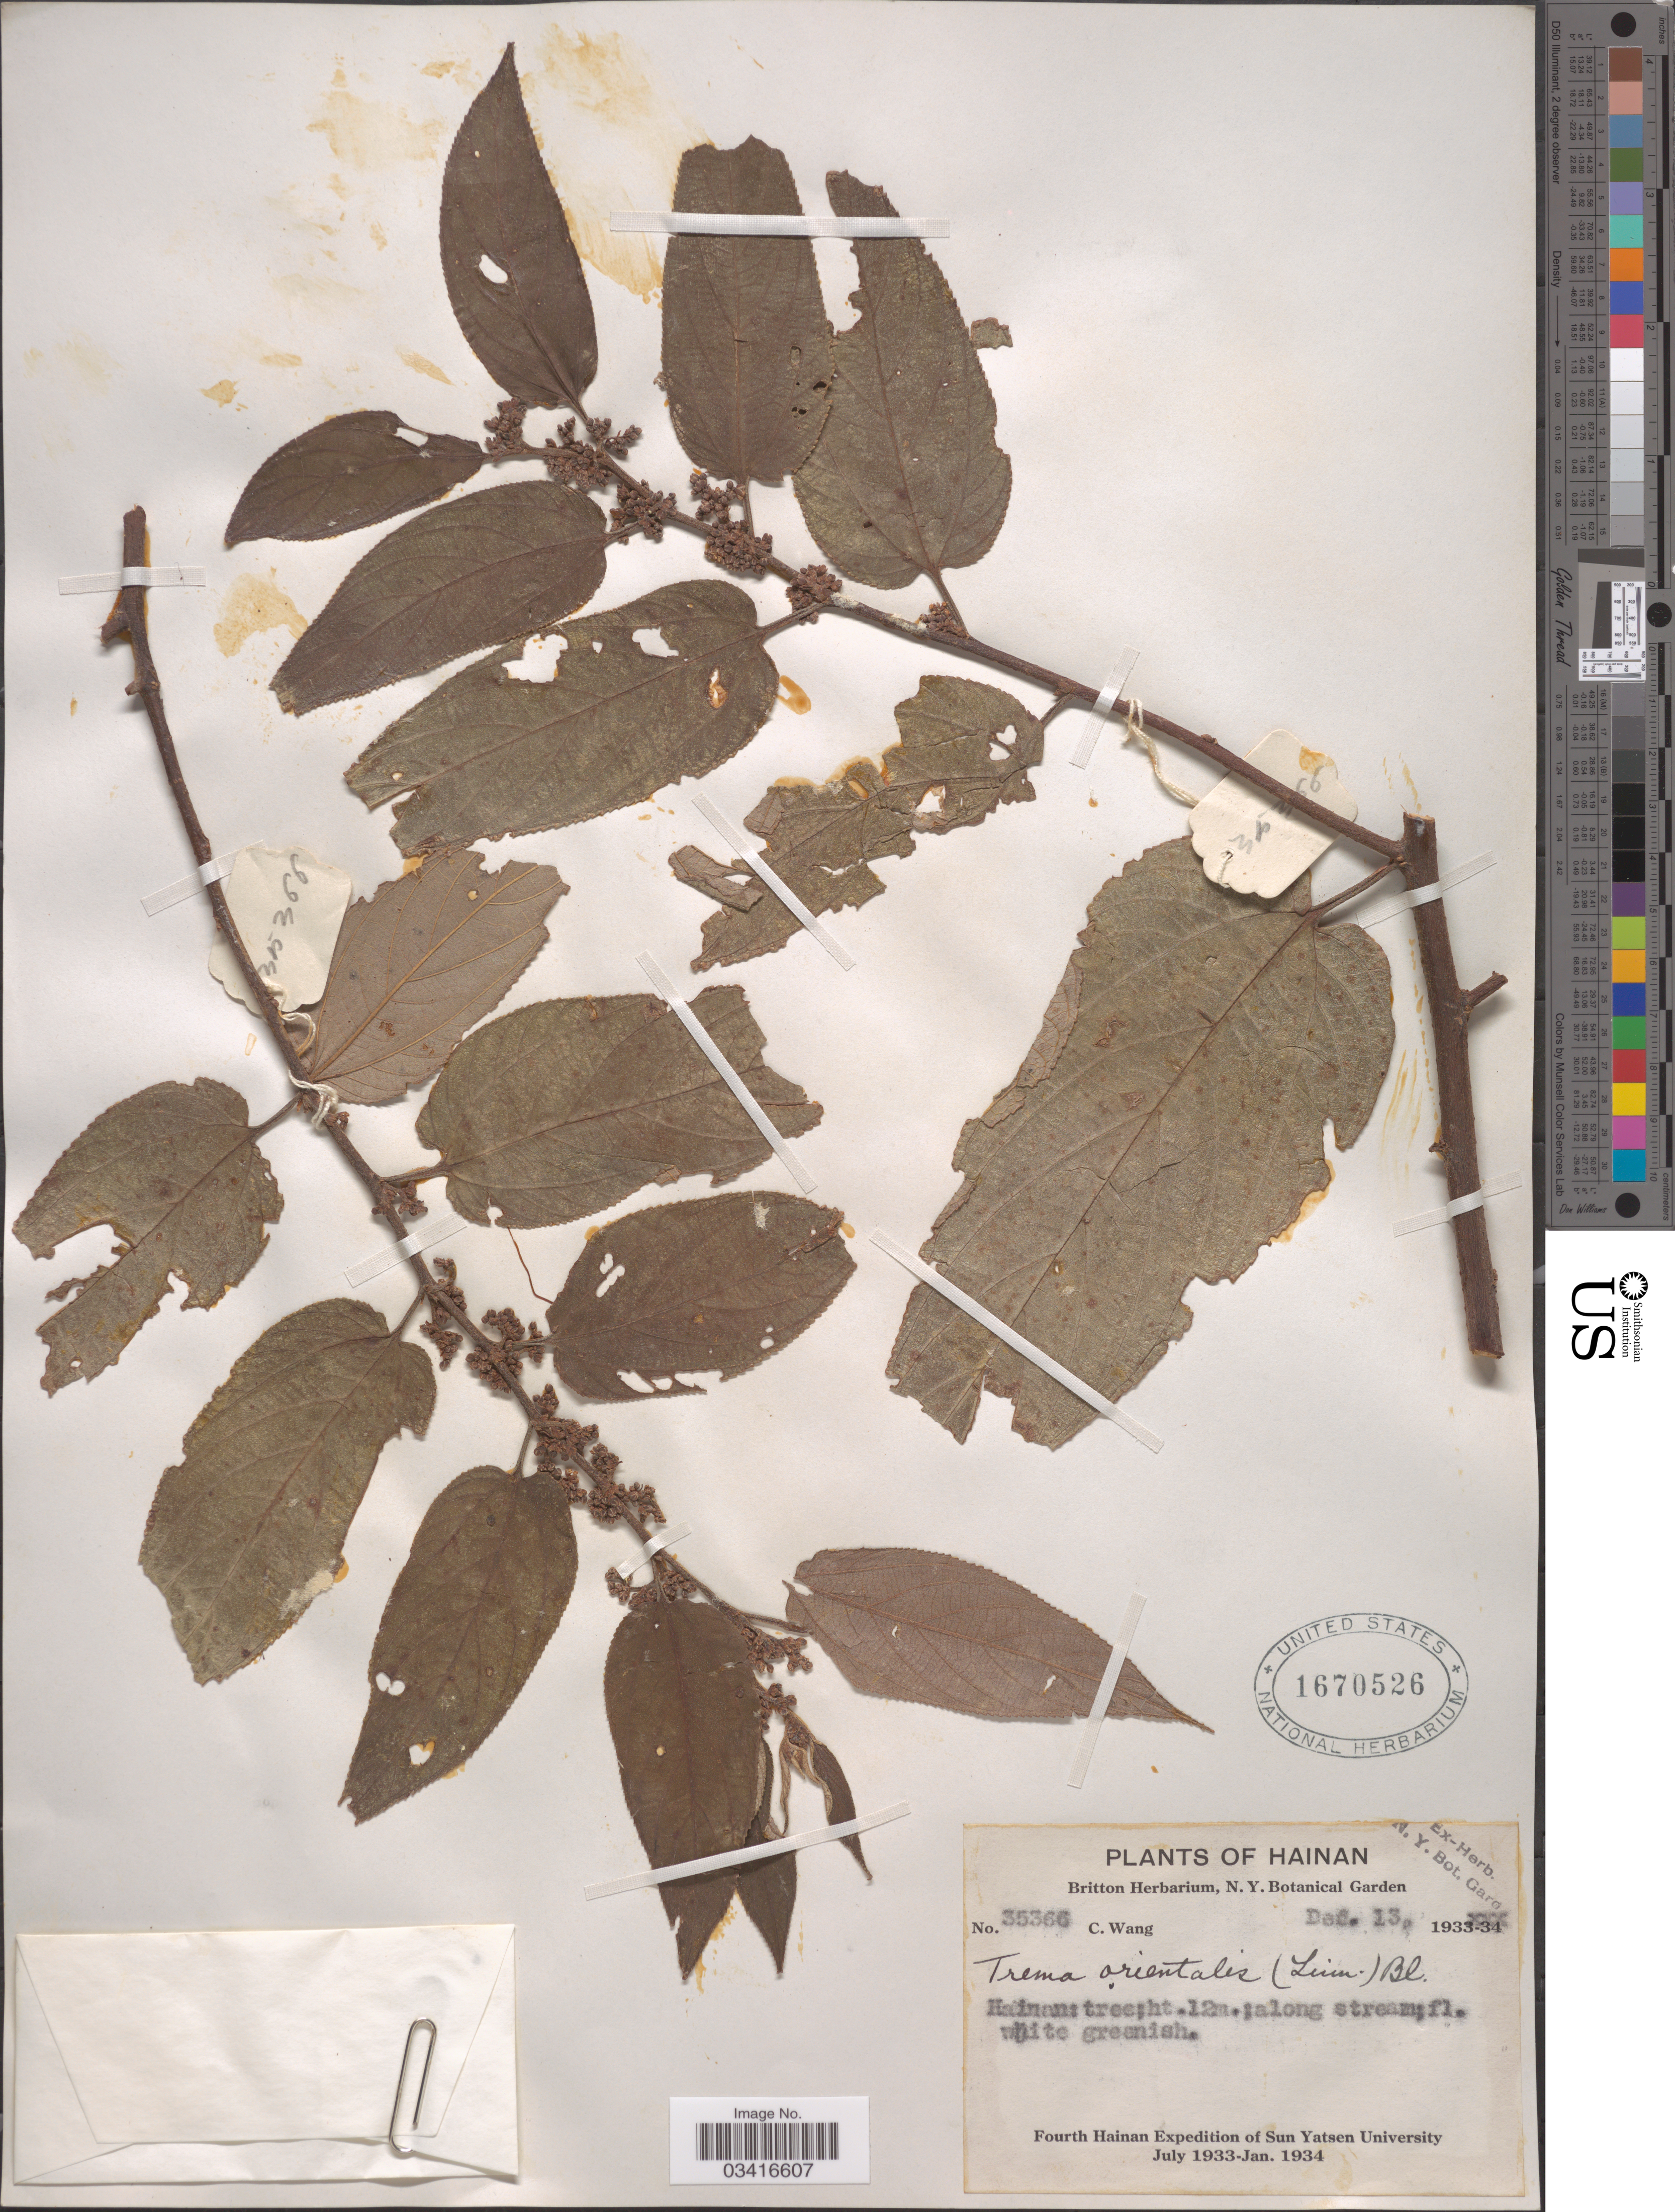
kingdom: Plantae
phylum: Tracheophyta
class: Magnoliopsida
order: Rosales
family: Cannabaceae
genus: Trema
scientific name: Trema orientale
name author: (L.) Blume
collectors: C. Wang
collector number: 35366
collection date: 1933-12-13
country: China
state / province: Hainan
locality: Along stream.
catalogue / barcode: US 1670526